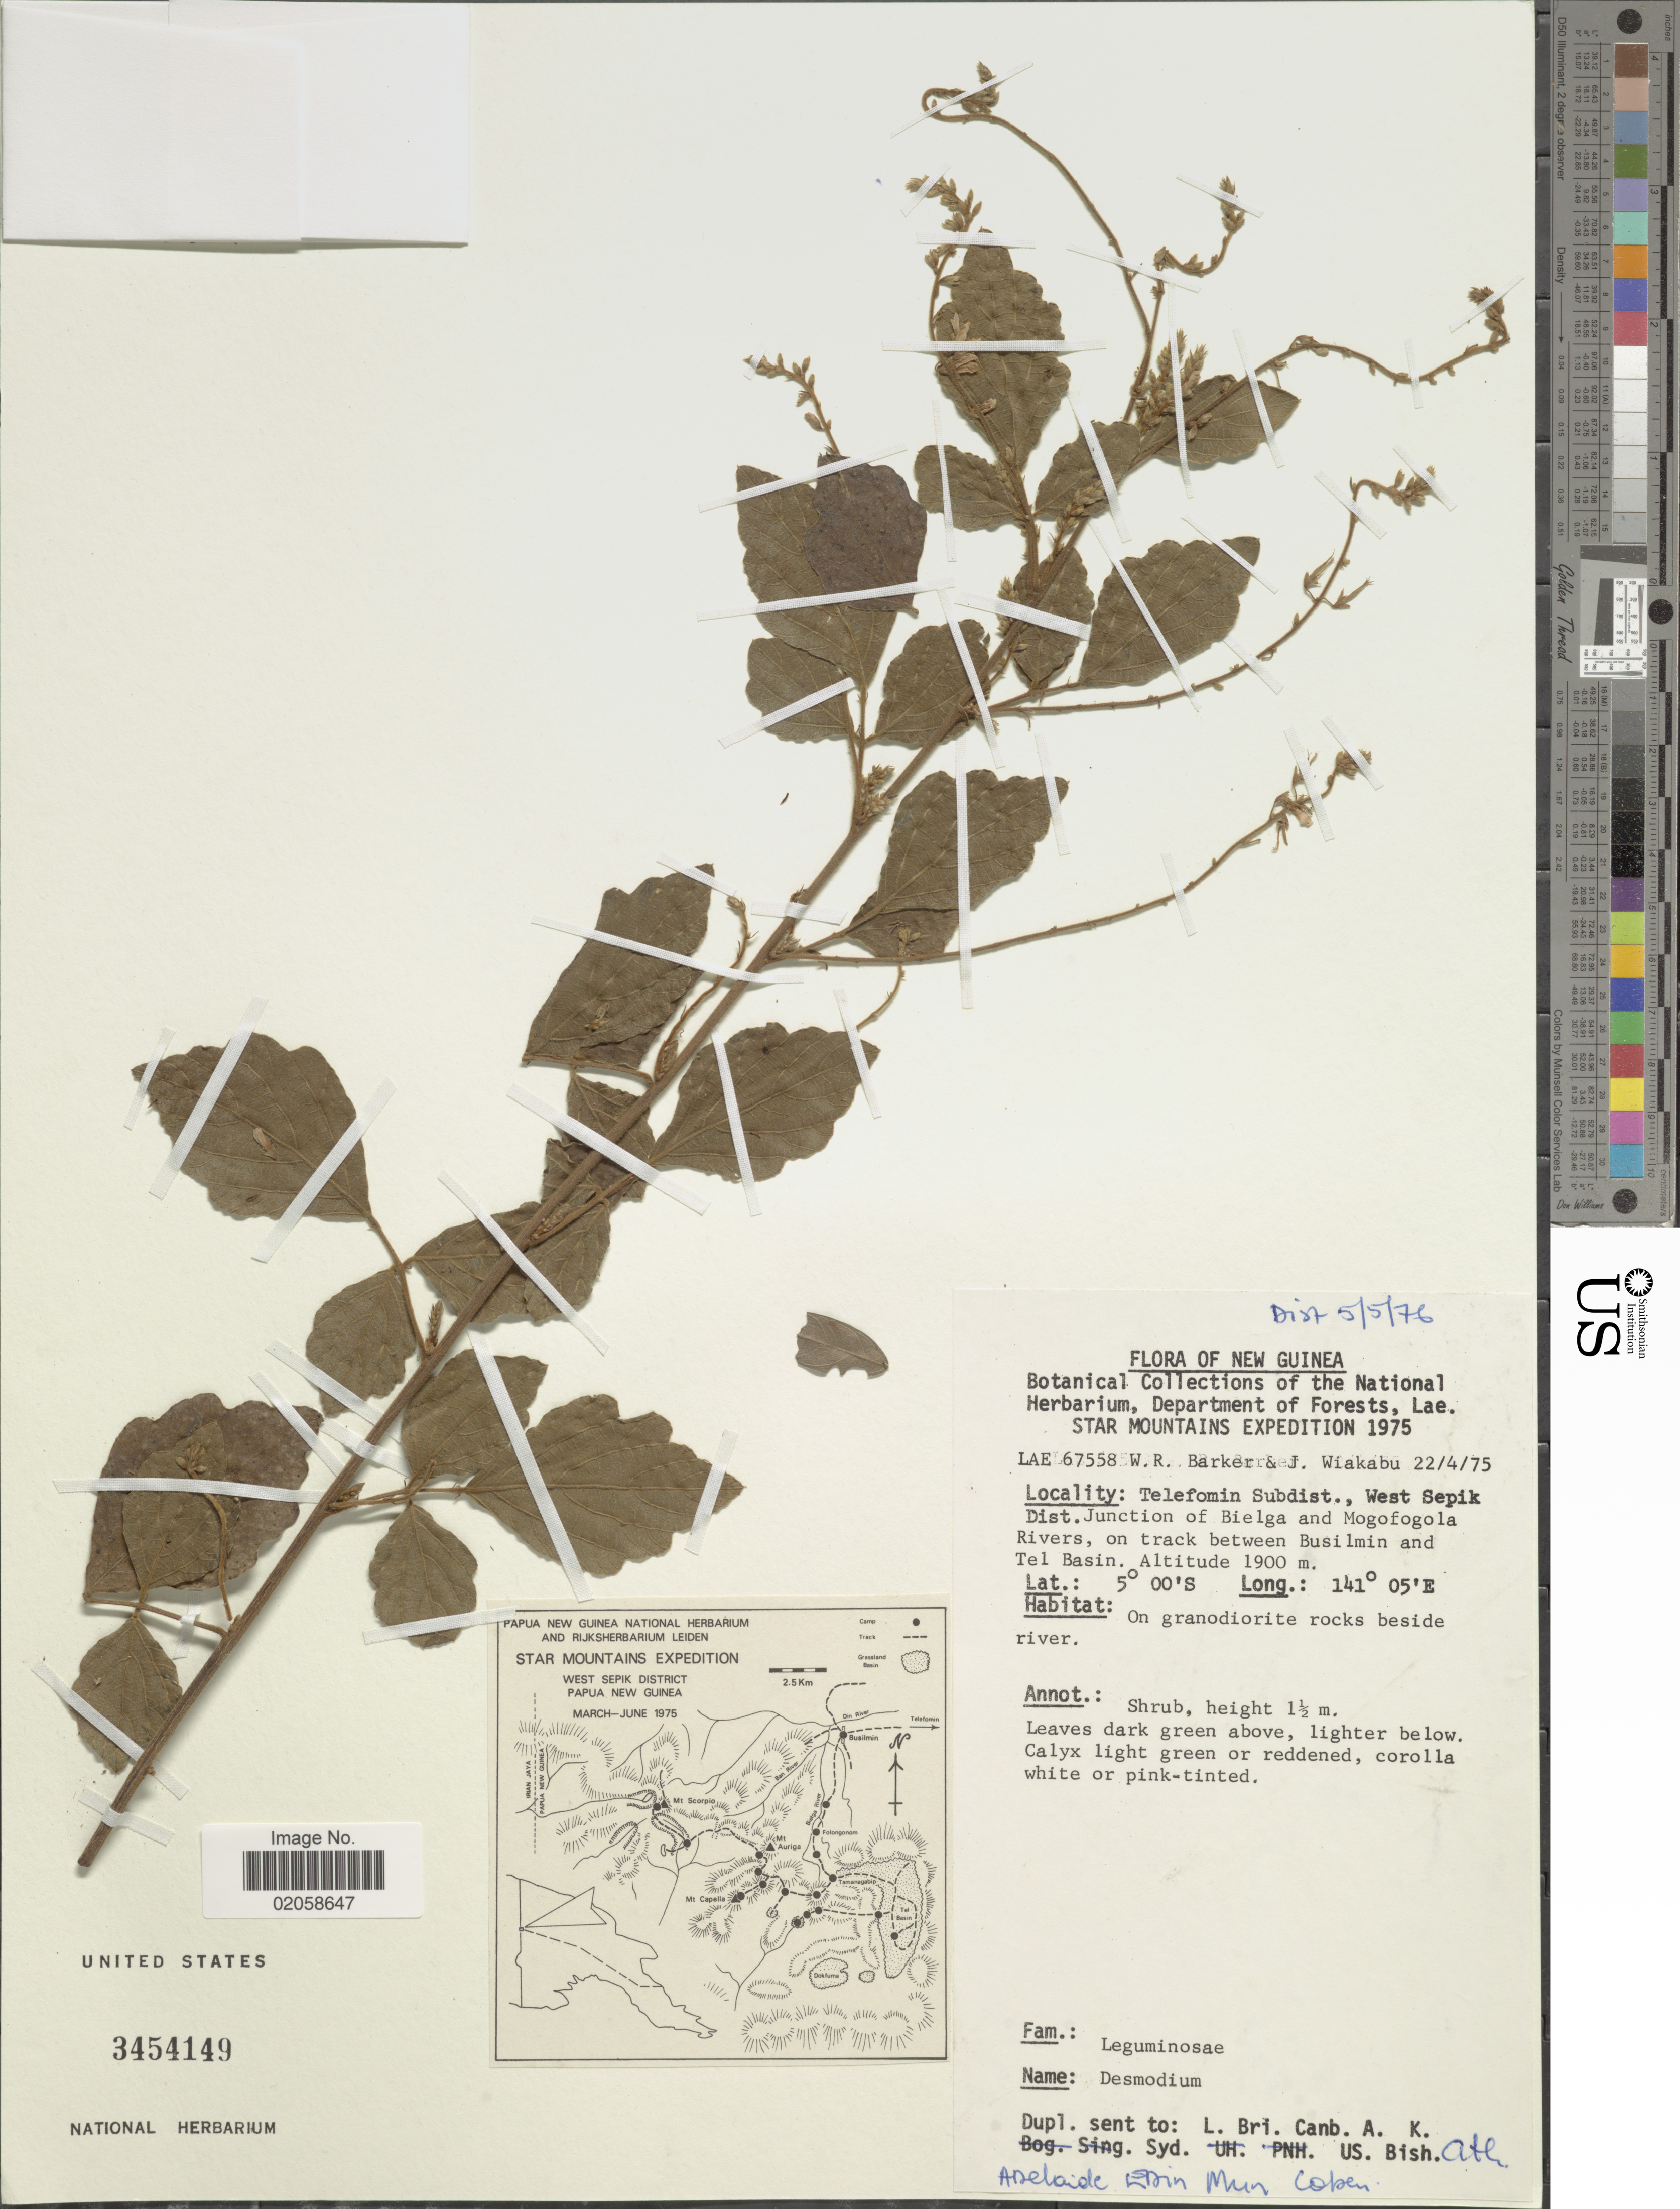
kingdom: Plantae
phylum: Tracheophyta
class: Magnoliopsida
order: Fabales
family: Fabaceae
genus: Puhuaea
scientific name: Puhuaea sequax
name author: (Wall.) H. Ohashi & K. Ohashi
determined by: Strong, Mark T., (BOT), Smithsonian Institution - National Museum of Natural History (UNITED STATES)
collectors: W. R. Barker & J. Waikabu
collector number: LAE67558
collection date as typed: Transcribed d/m/y: 22/4/75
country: Papua New Guinea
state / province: Sandaun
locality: Telefomin Subdist., West Sepik Dist. Junction of Bielga and Mogofogola Rivers, on track between Busilmin and Tel Basin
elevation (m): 1900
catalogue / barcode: US 3454149